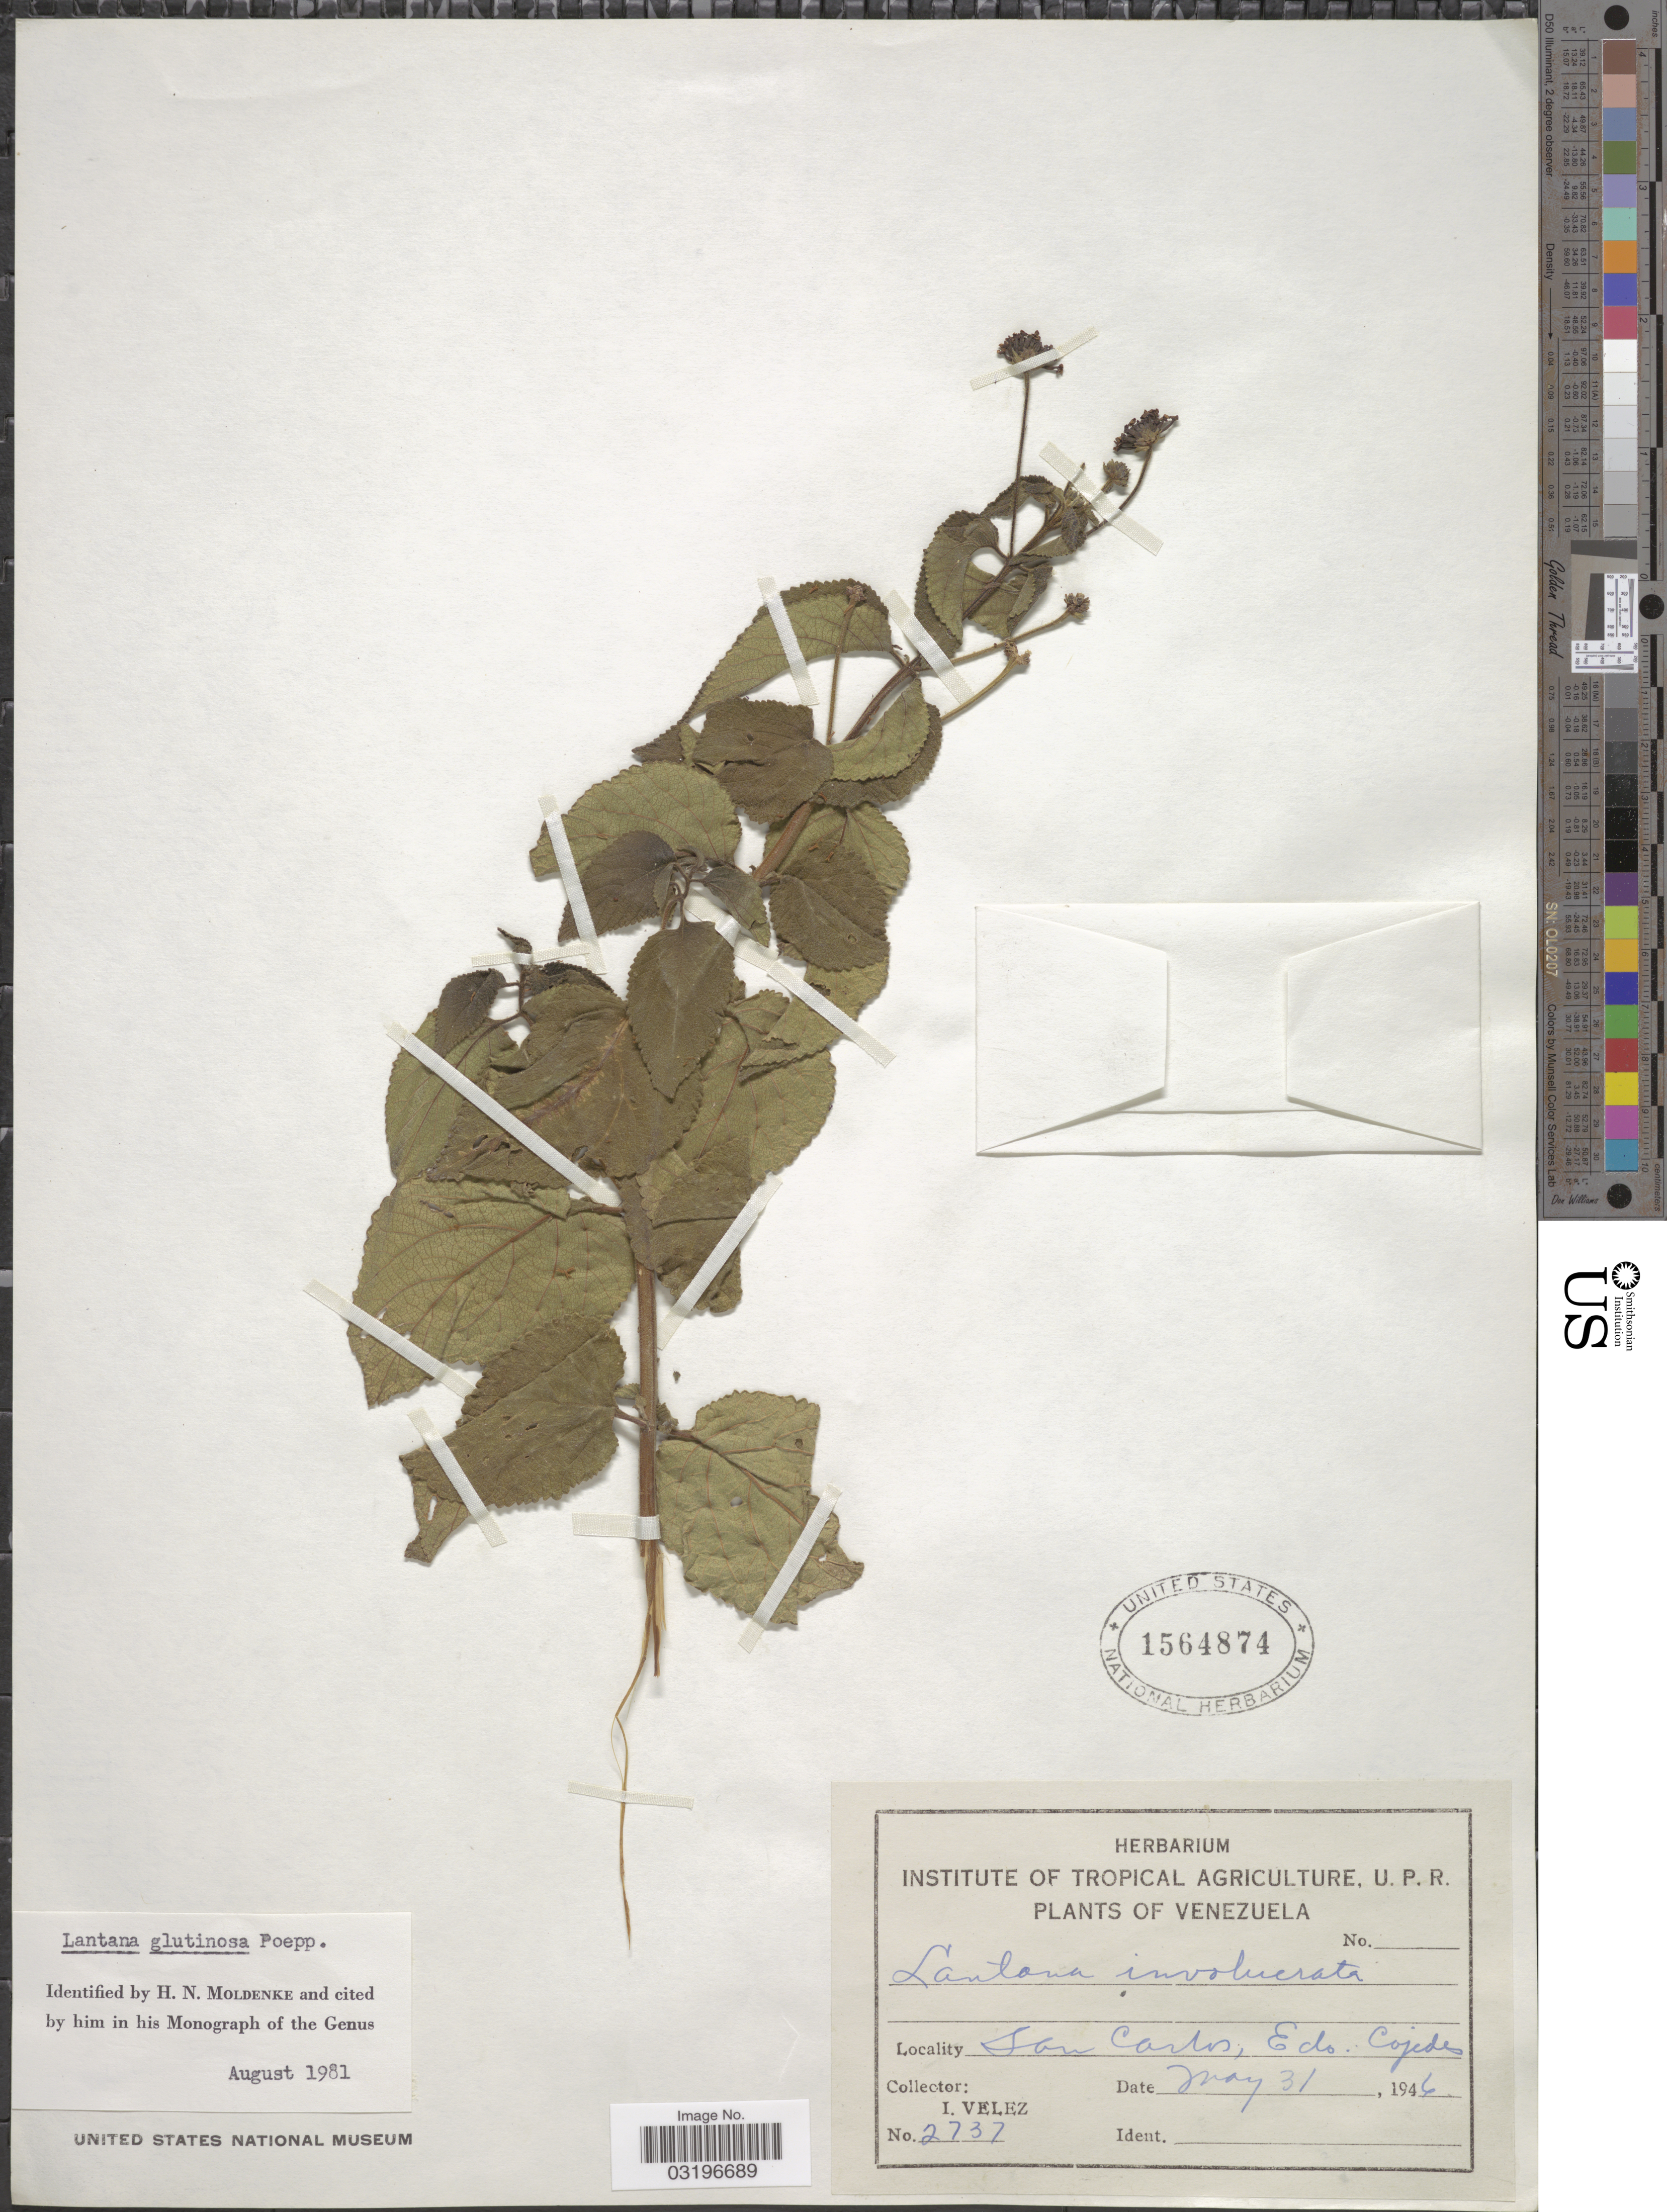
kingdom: Plantae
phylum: Tracheophyta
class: Magnoliopsida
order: Lamiales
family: Verbenaceae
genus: Lantana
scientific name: Lantana glutinosa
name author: Poepp.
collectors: I. Velez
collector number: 2737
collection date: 1946-05-31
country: Venezuela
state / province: Cojedes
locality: San Carlos.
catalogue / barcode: US 1564874